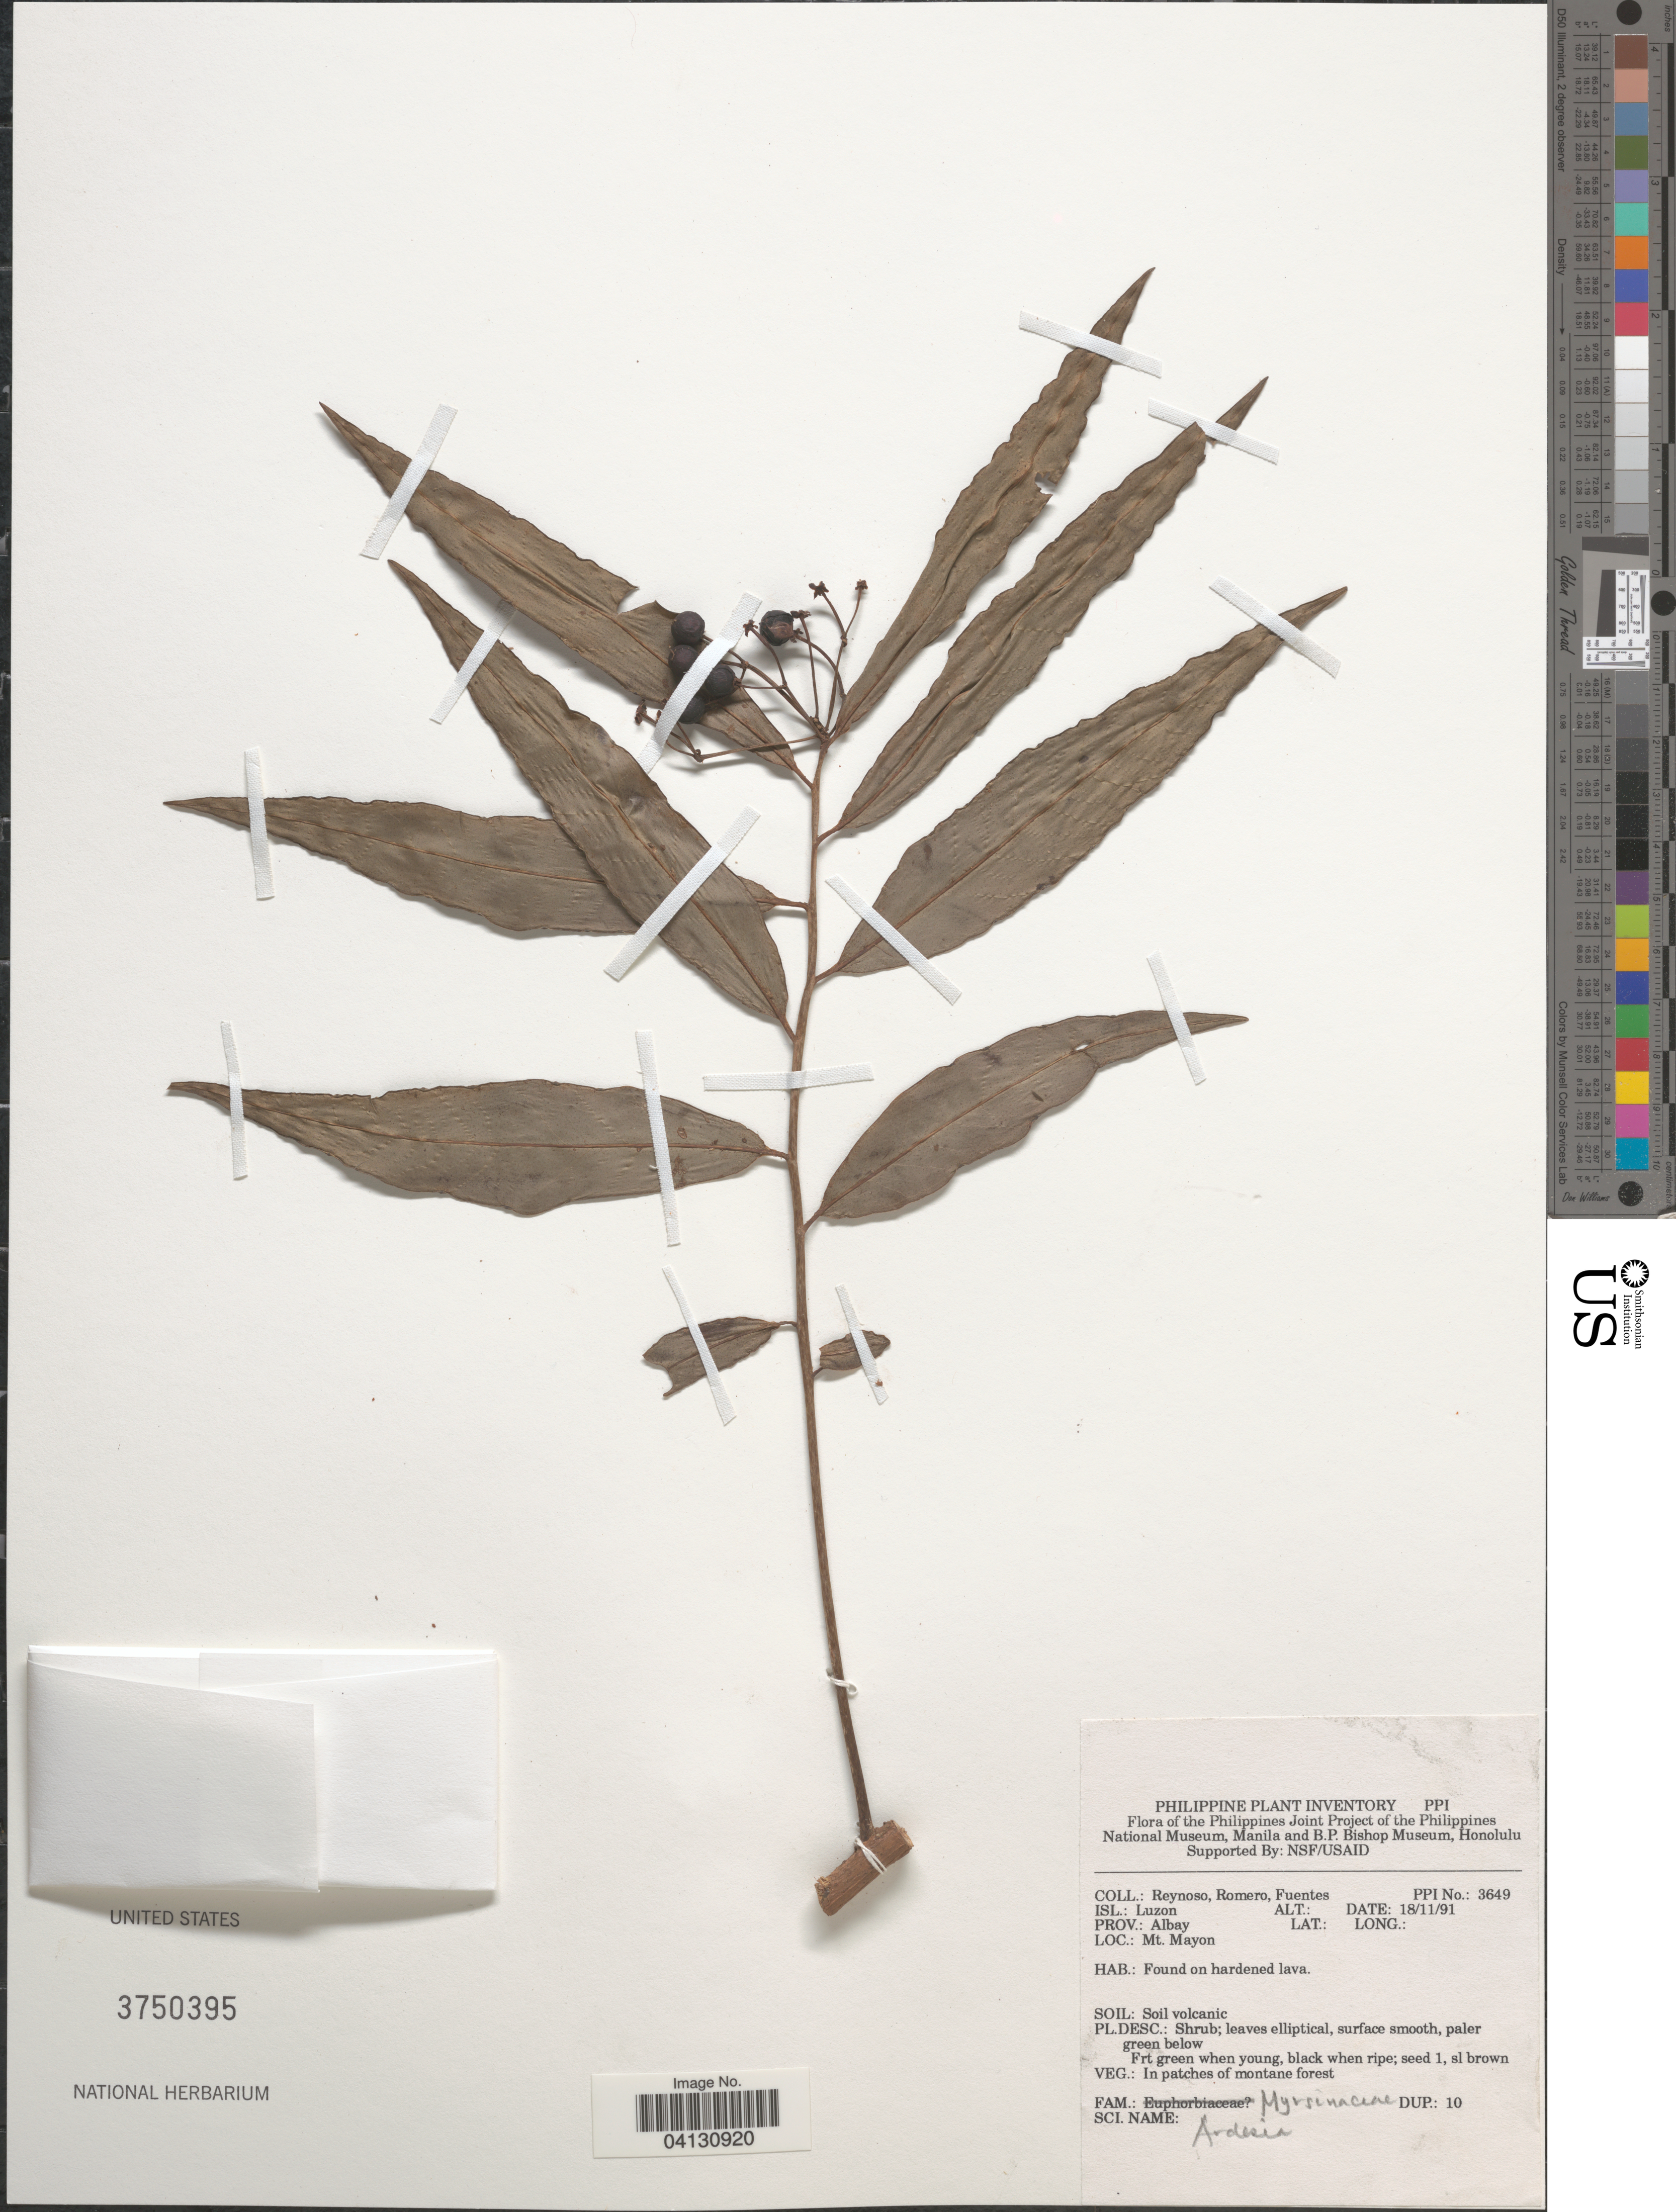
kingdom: Plantae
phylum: Tracheophyta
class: Magnoliopsida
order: Ericales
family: Primulaceae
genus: Ardisia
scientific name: Ardisia sp.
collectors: E. Reynoso, -. Romero & -. Fuentes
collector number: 3649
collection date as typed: Transcribed d/m/y: 18/11/91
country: Philippines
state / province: Bicol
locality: Isl.: Luzon. Prov.: Albay. Mt. Mayon.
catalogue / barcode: US 3750395